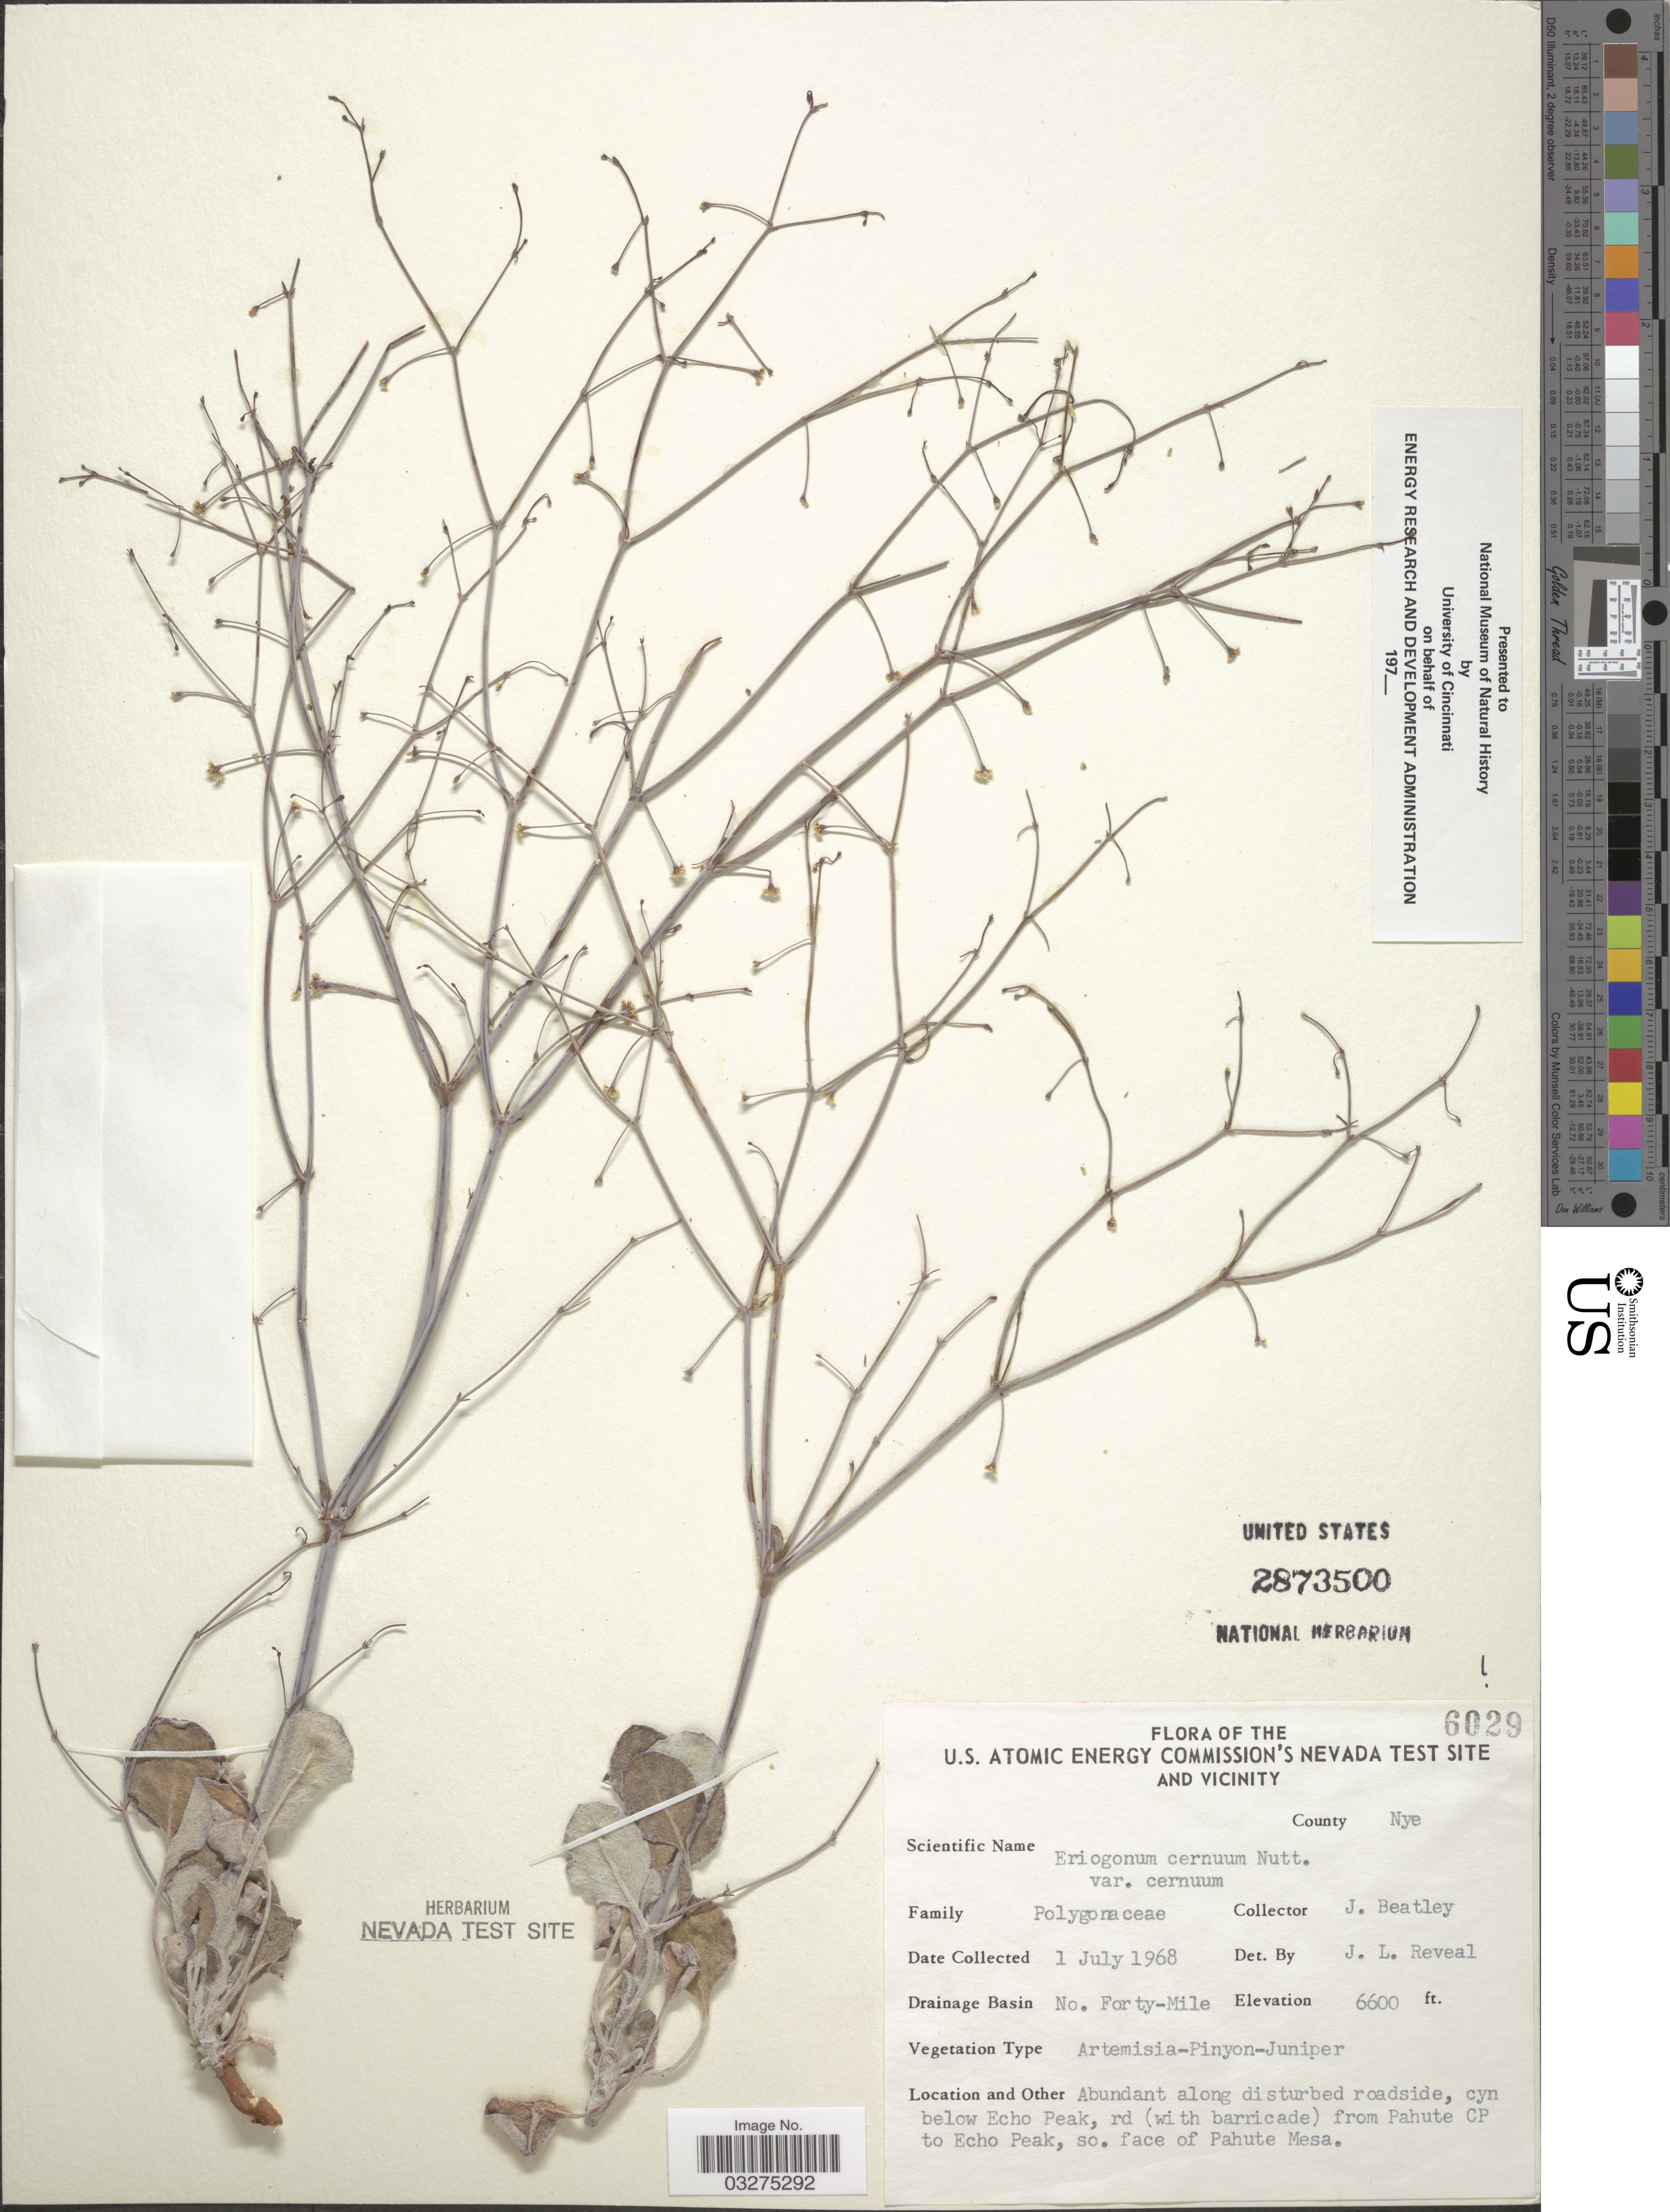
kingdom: Plantae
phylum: Tracheophyta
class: Magnoliopsida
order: Caryophyllales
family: Polygonaceae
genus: Eriogonum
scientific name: Eriogonum cernuum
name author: Nutt.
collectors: J. C. Beatley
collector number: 6029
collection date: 1968-07-01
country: United States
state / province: Nevada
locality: U.S. Atomic Energy Commission's Nevada Test Site and Vicinity. County Nye. Drainage Basin No. Forty-Mile. Abundant along disturbed roadside, cyn below Echo Peak, rd (with barricade) from Pahute CP to Echo Peak, so. face of Pahute Mesa.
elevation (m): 2012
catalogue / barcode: US 2873500